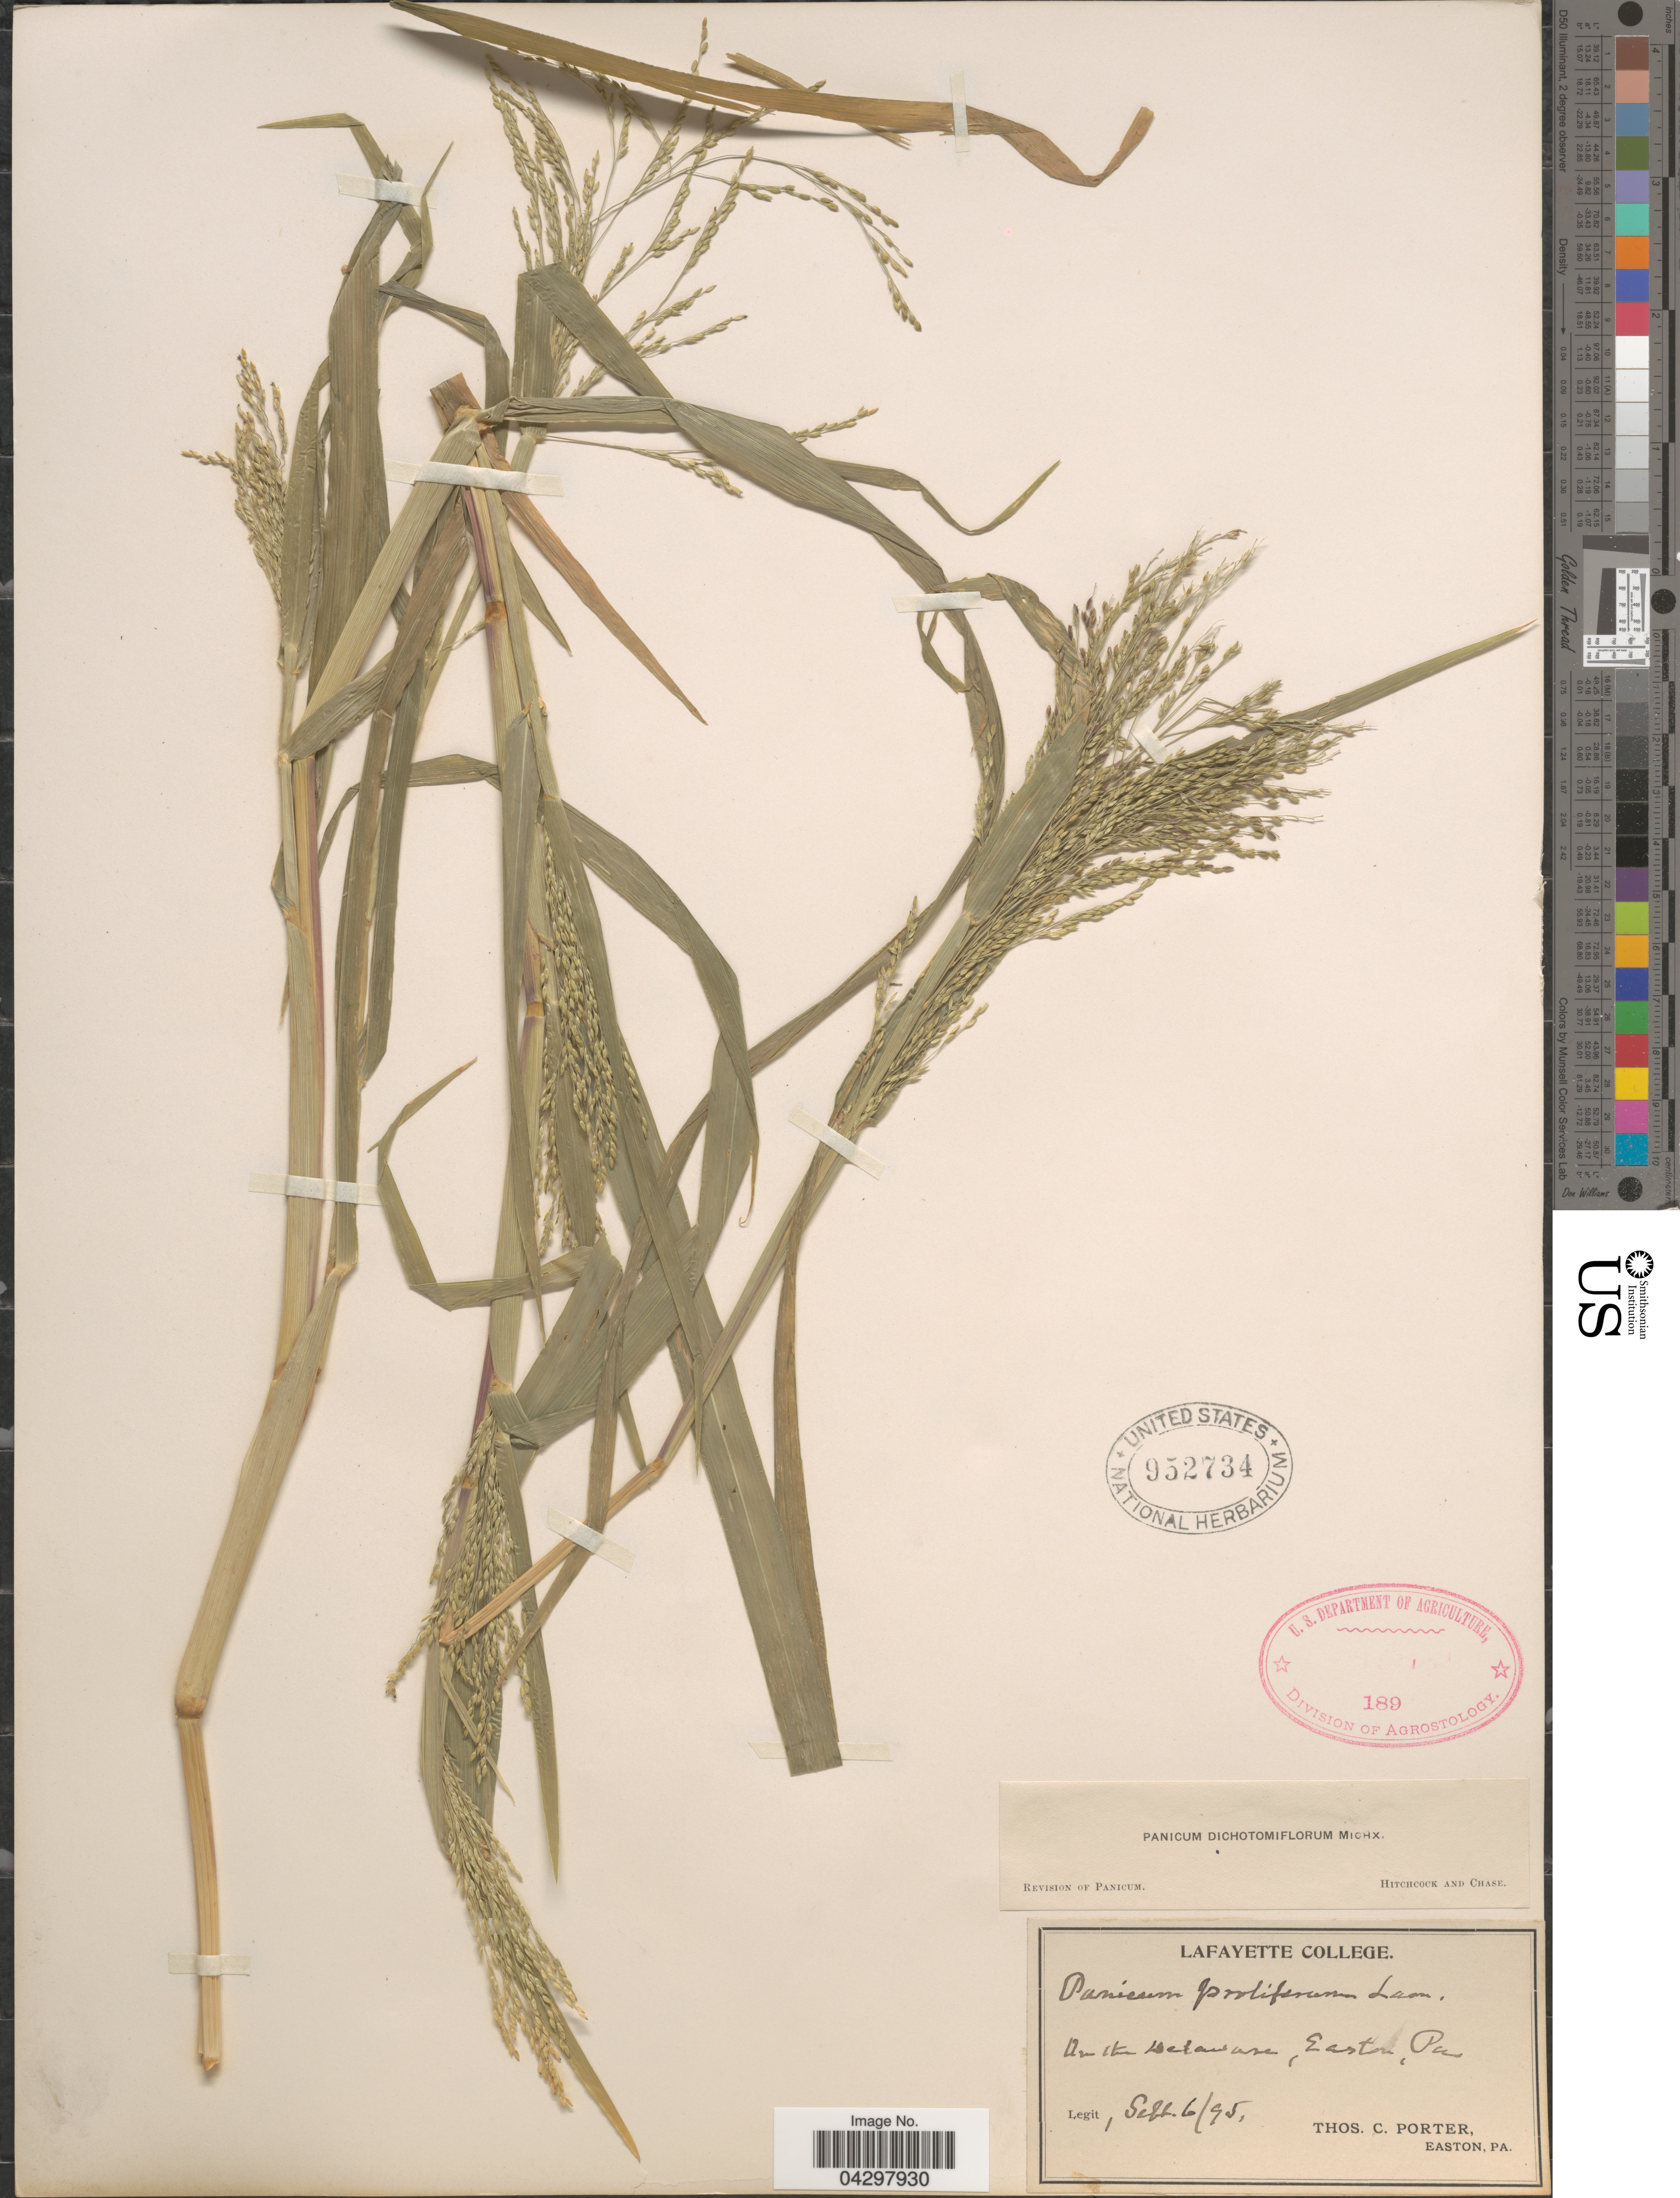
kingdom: Plantae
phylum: Tracheophyta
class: Liliopsida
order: Poales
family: Poaceae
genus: Panicum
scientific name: Panicum dichotomiflorum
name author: Michx.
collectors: T. Porter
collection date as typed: Transcribed d/m/y: 6/9/95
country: United States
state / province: Pennsylvania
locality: On the Delaware, Easton.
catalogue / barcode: US 952734